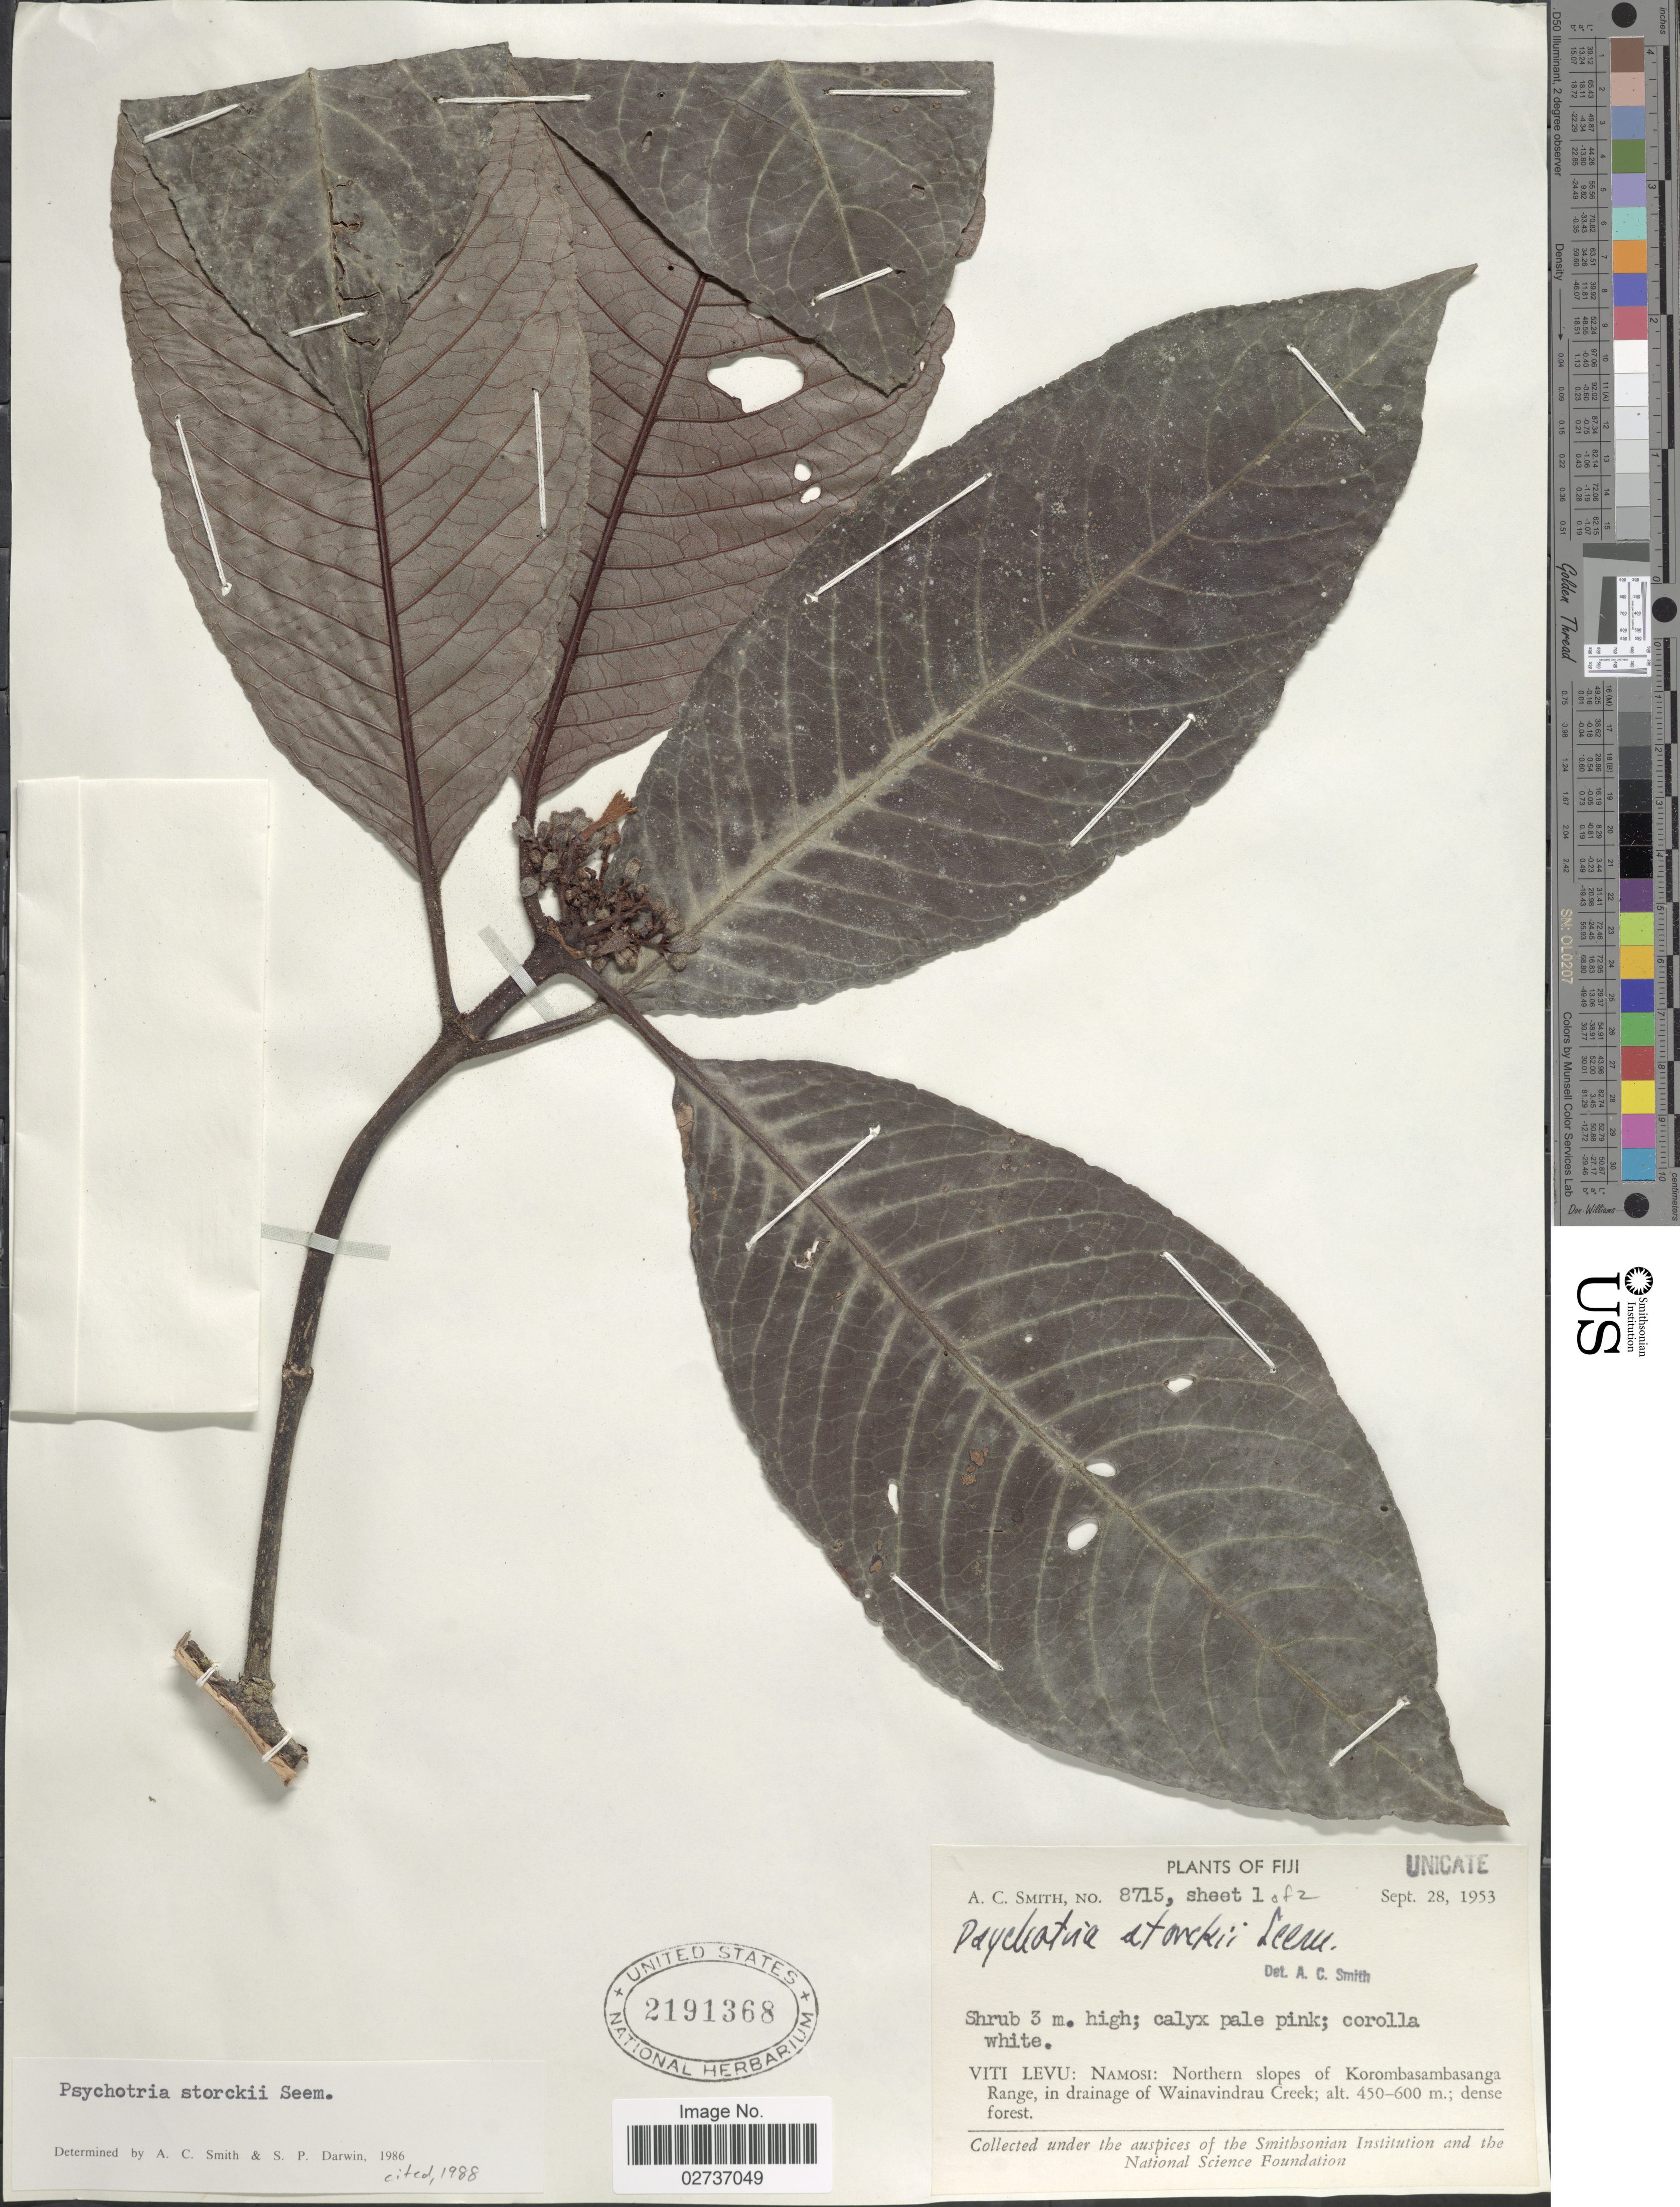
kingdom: Plantae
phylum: Tracheophyta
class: Magnoliopsida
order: Gentianales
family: Rubiaceae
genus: Psychotria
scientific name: Psychotria storckii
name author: Seem.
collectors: A. C. Smith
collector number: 8715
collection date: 1953-09-28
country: Fiji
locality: Viti Levu: Namosi: Northern slopes of Korombasambasanga Range, in drainage of Wainavindrau Creek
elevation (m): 450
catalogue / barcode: US 2191368